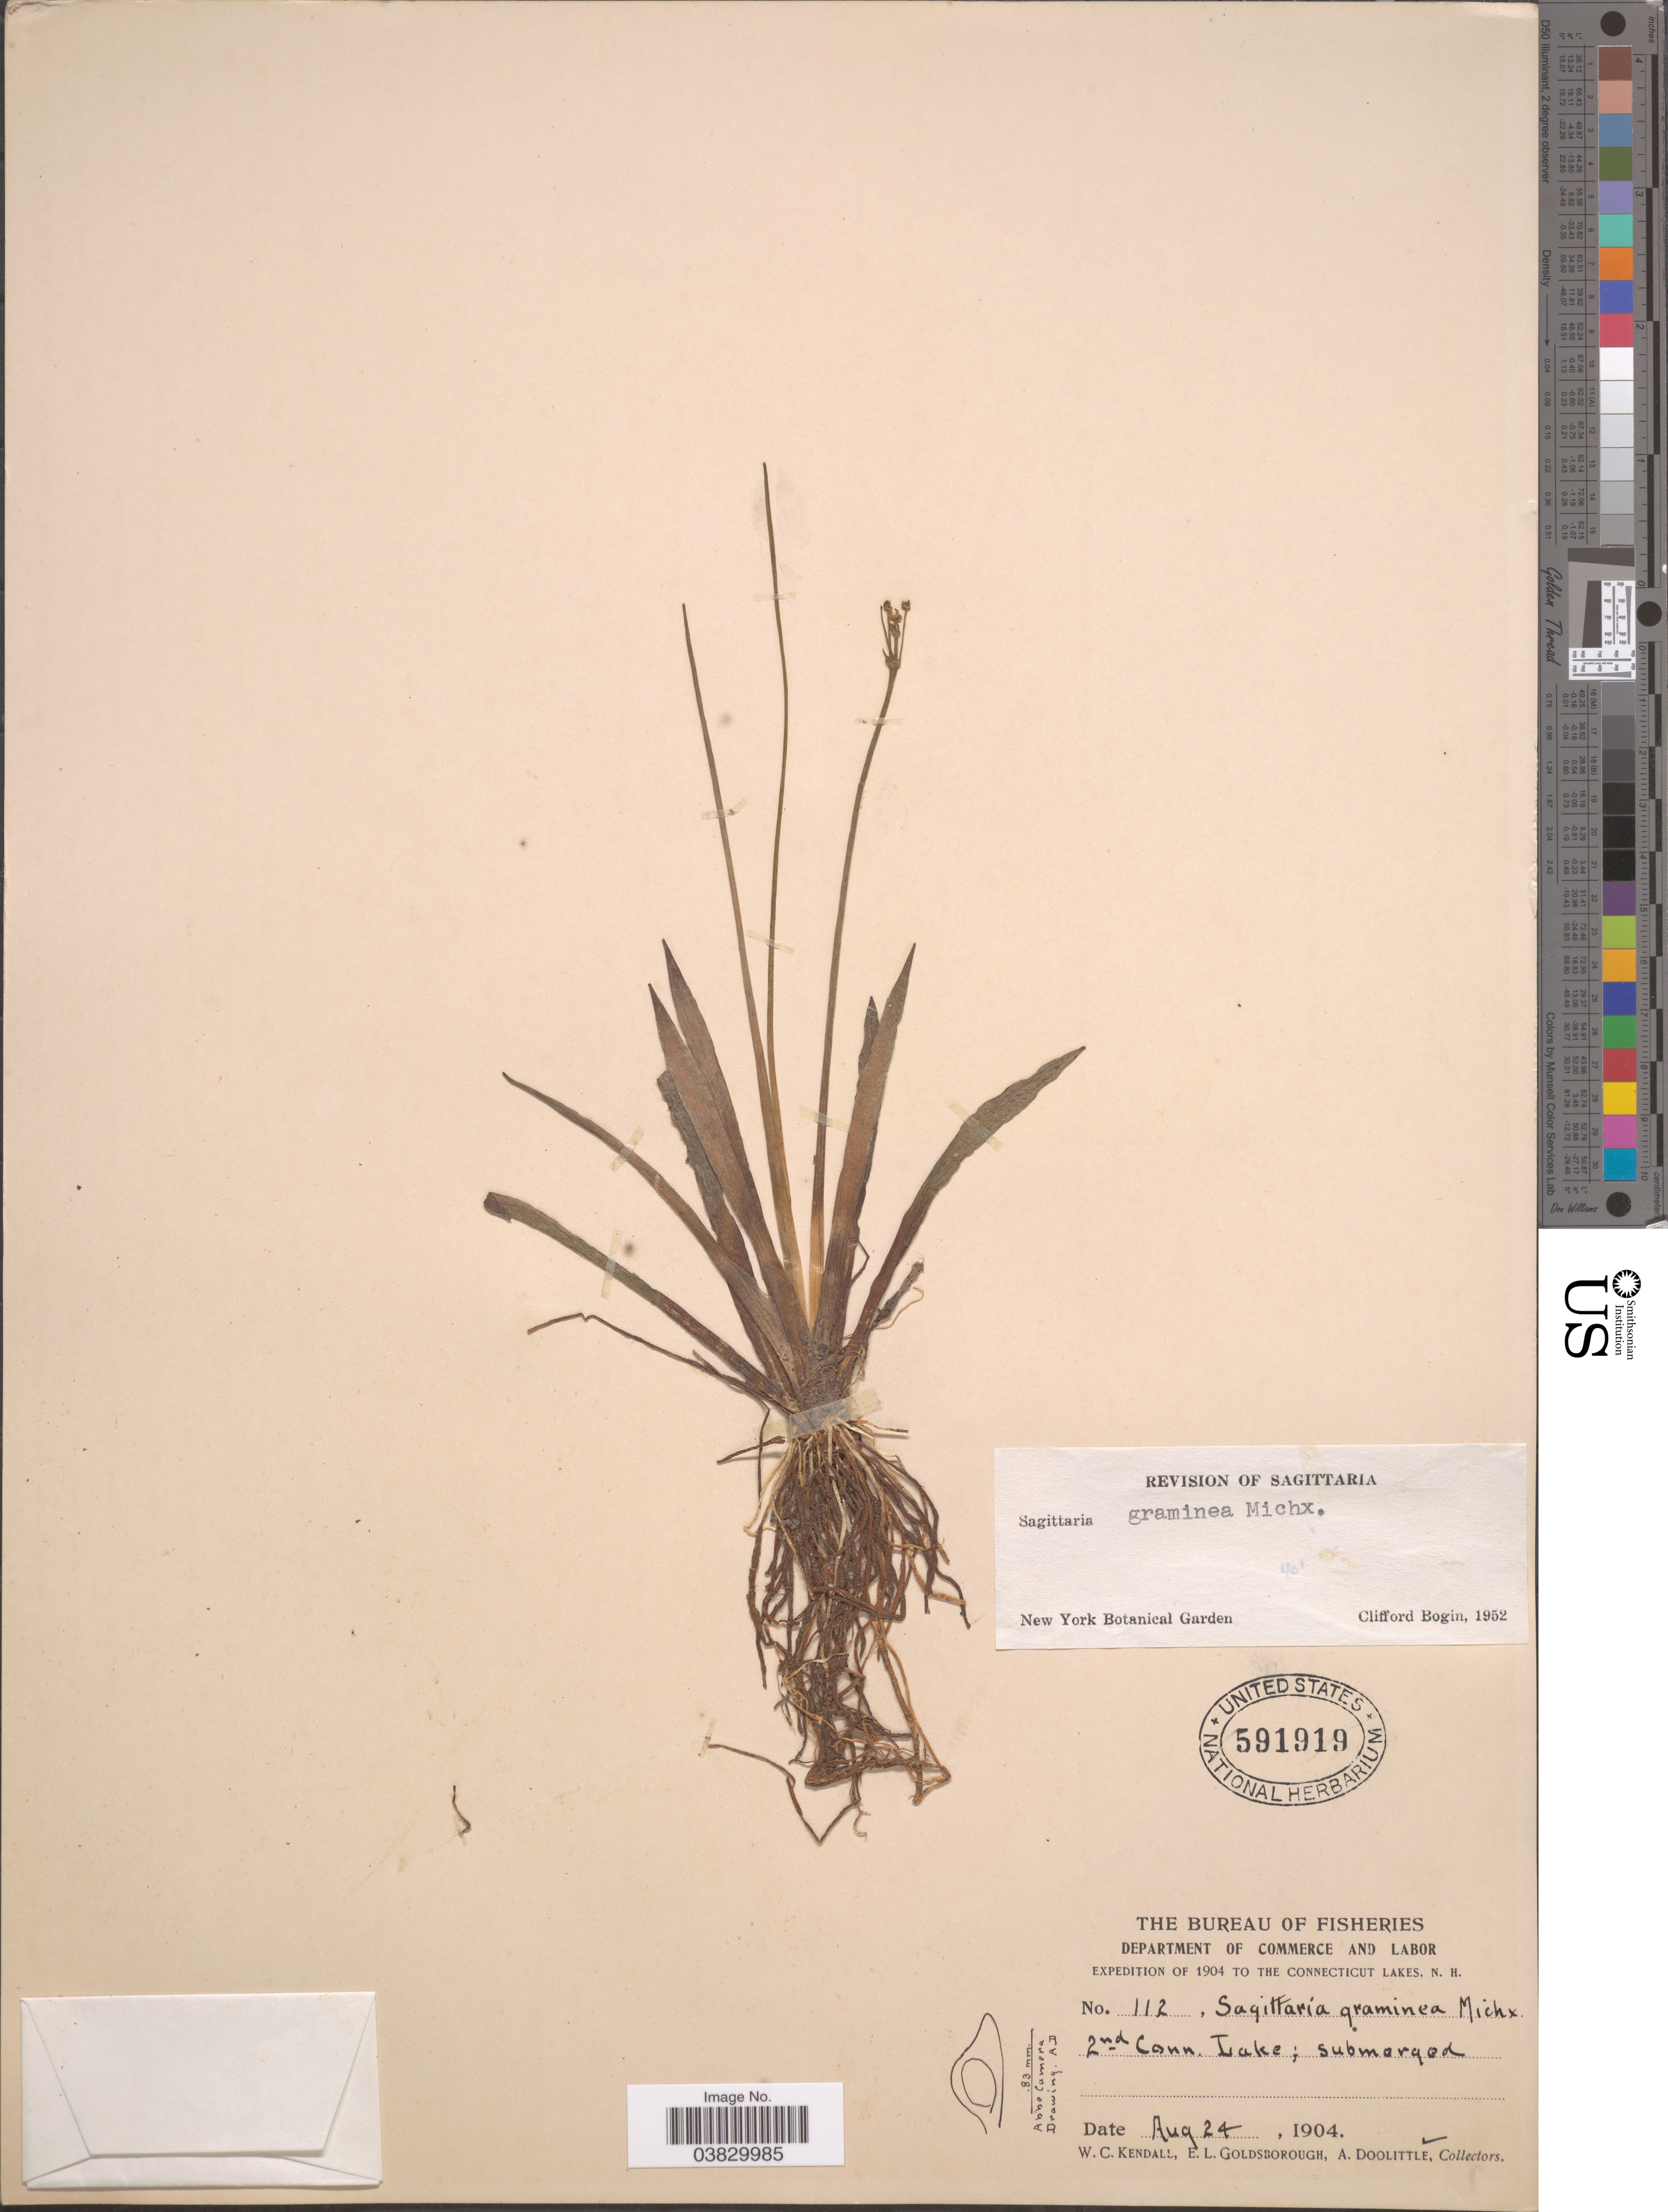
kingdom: Plantae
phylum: Tracheophyta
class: Liliopsida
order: Alismatales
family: Alismataceae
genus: Sagittaria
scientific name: Sagittaria graminea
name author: Michx.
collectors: W. Kendall, E. Goldsborough & A. Doolittle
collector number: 112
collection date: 1904-08-24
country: United States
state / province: New Hampshire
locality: The Connecticut Lakes. 2nd Conn. Lake.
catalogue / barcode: US 591919